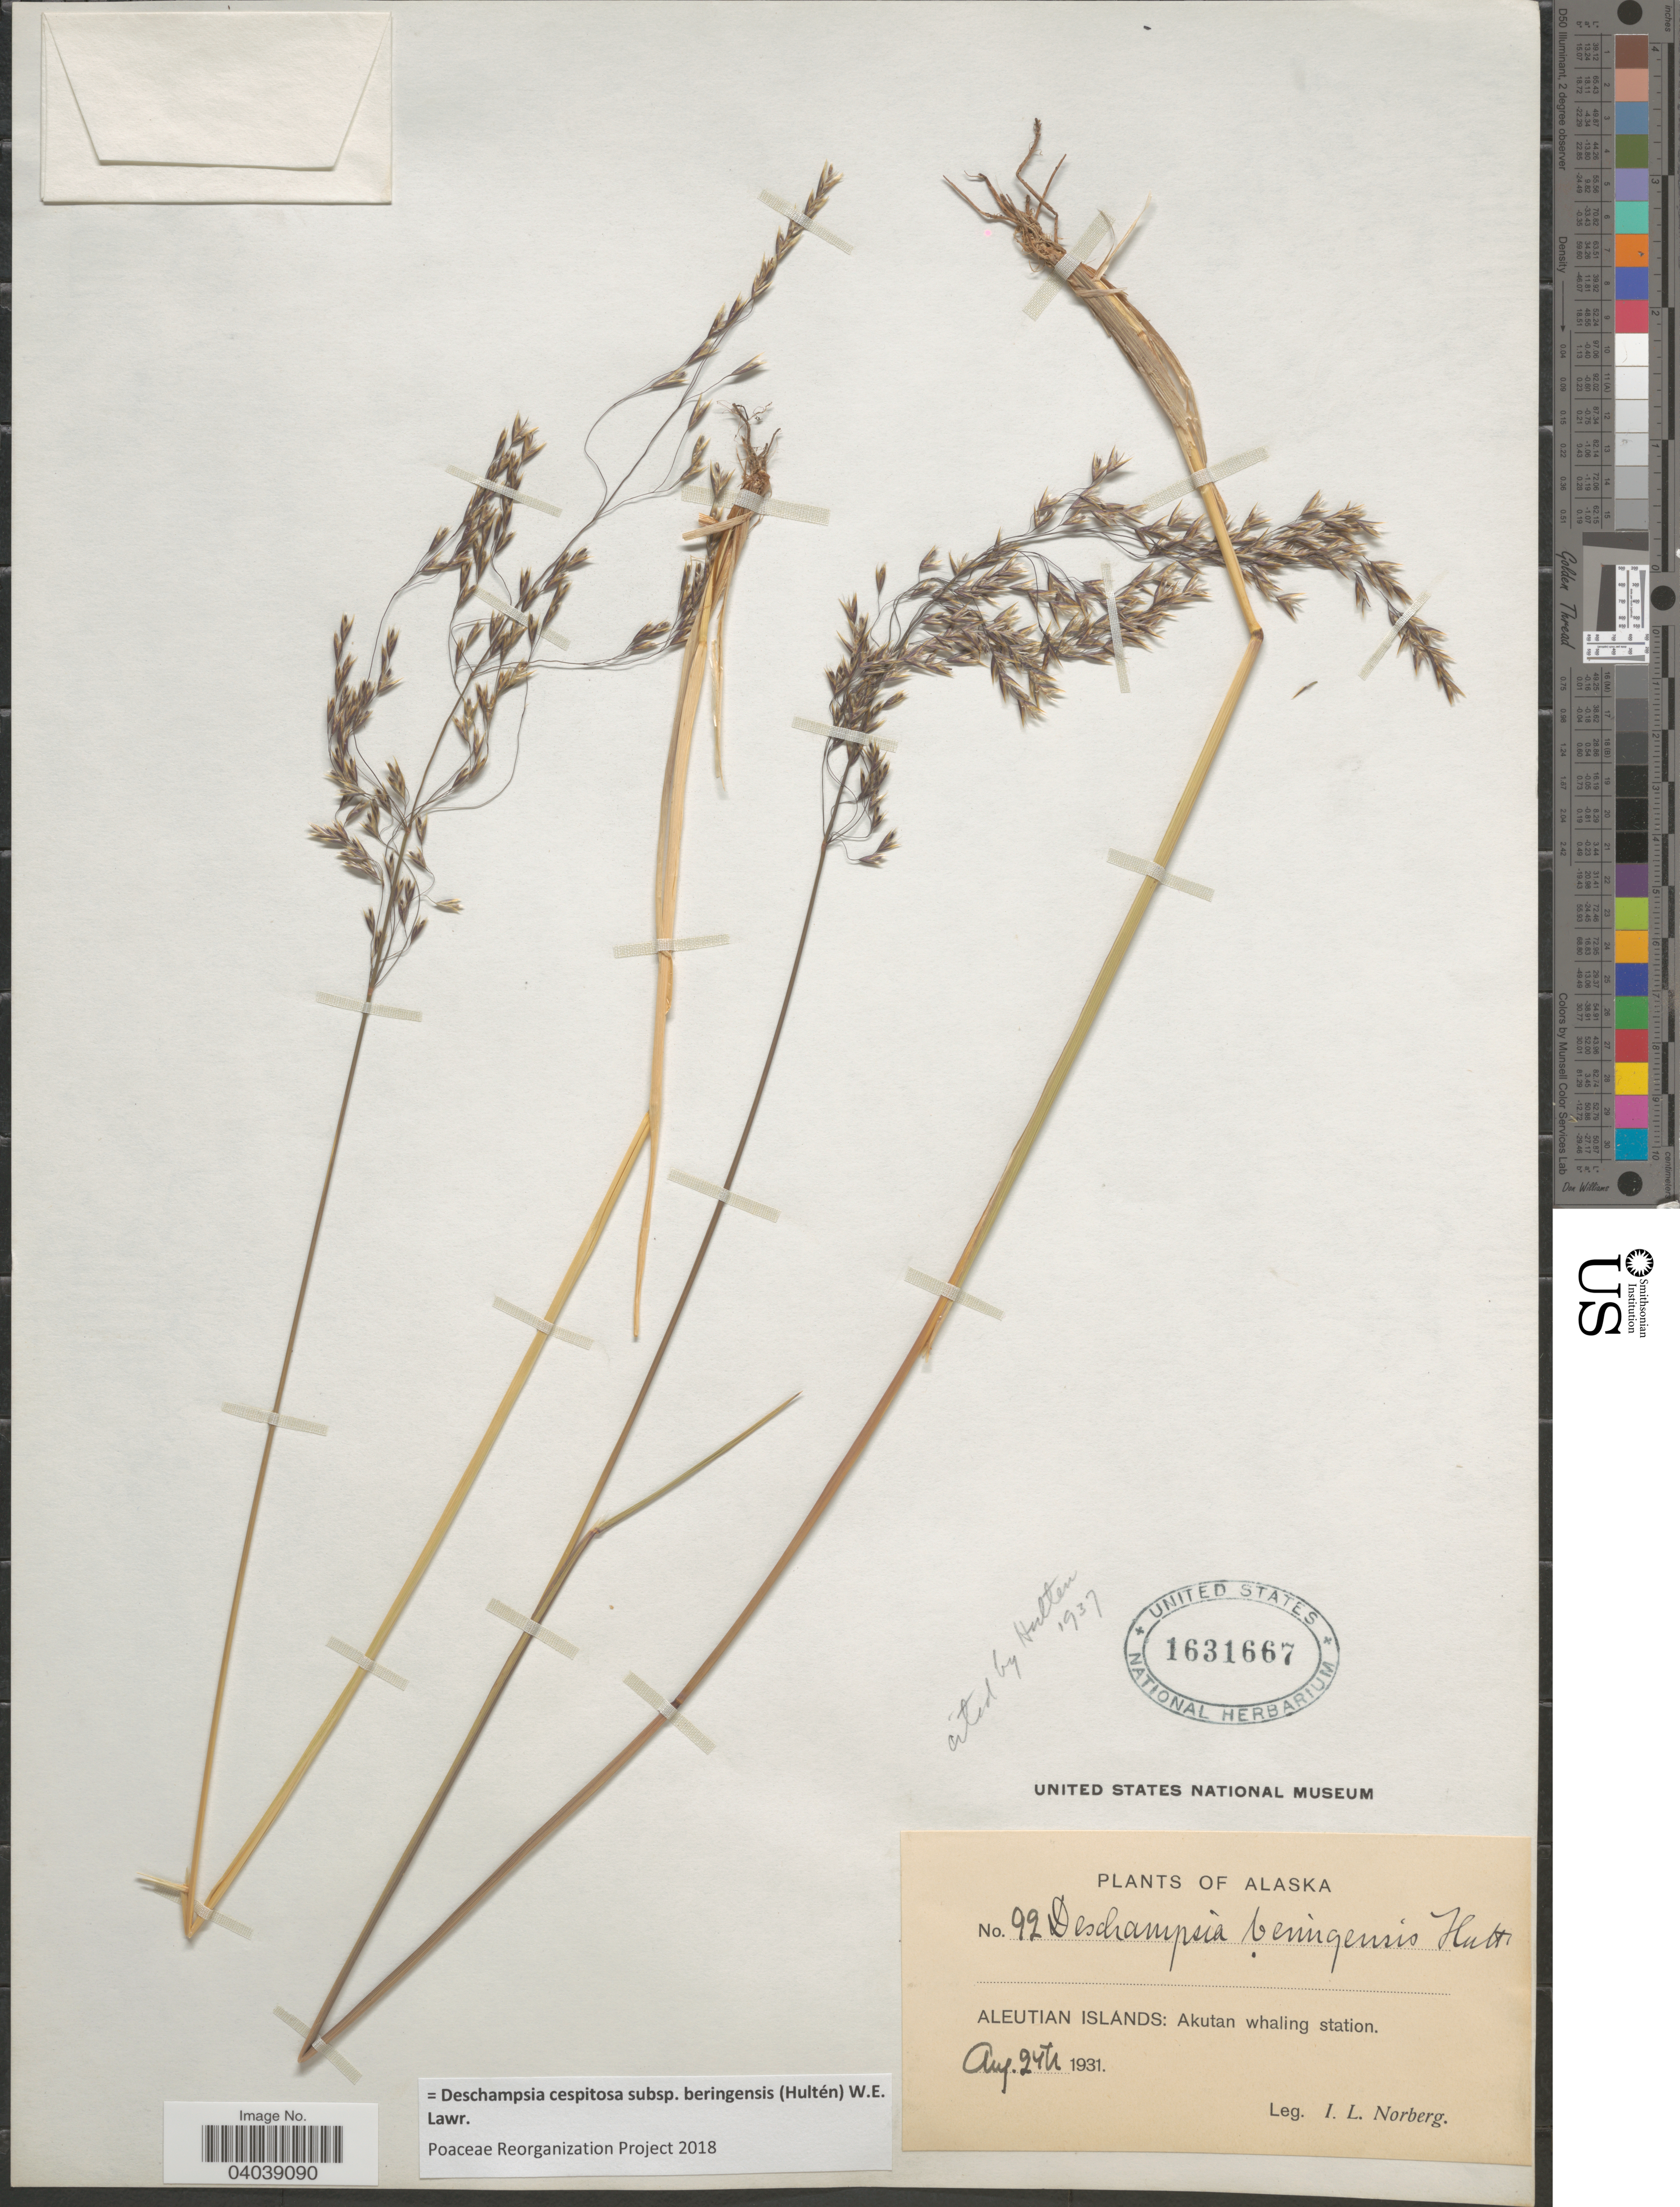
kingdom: Plantae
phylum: Tracheophyta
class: Liliopsida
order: Poales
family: Poaceae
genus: Deschampsia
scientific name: Deschampsia cespitosa subsp. beringensis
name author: (Hultén) Lawrence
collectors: I. Norberg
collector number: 92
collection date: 1931-08-24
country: United States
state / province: Alaska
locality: Aleutian Islands: Akutan whaling station.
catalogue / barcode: US 1631667